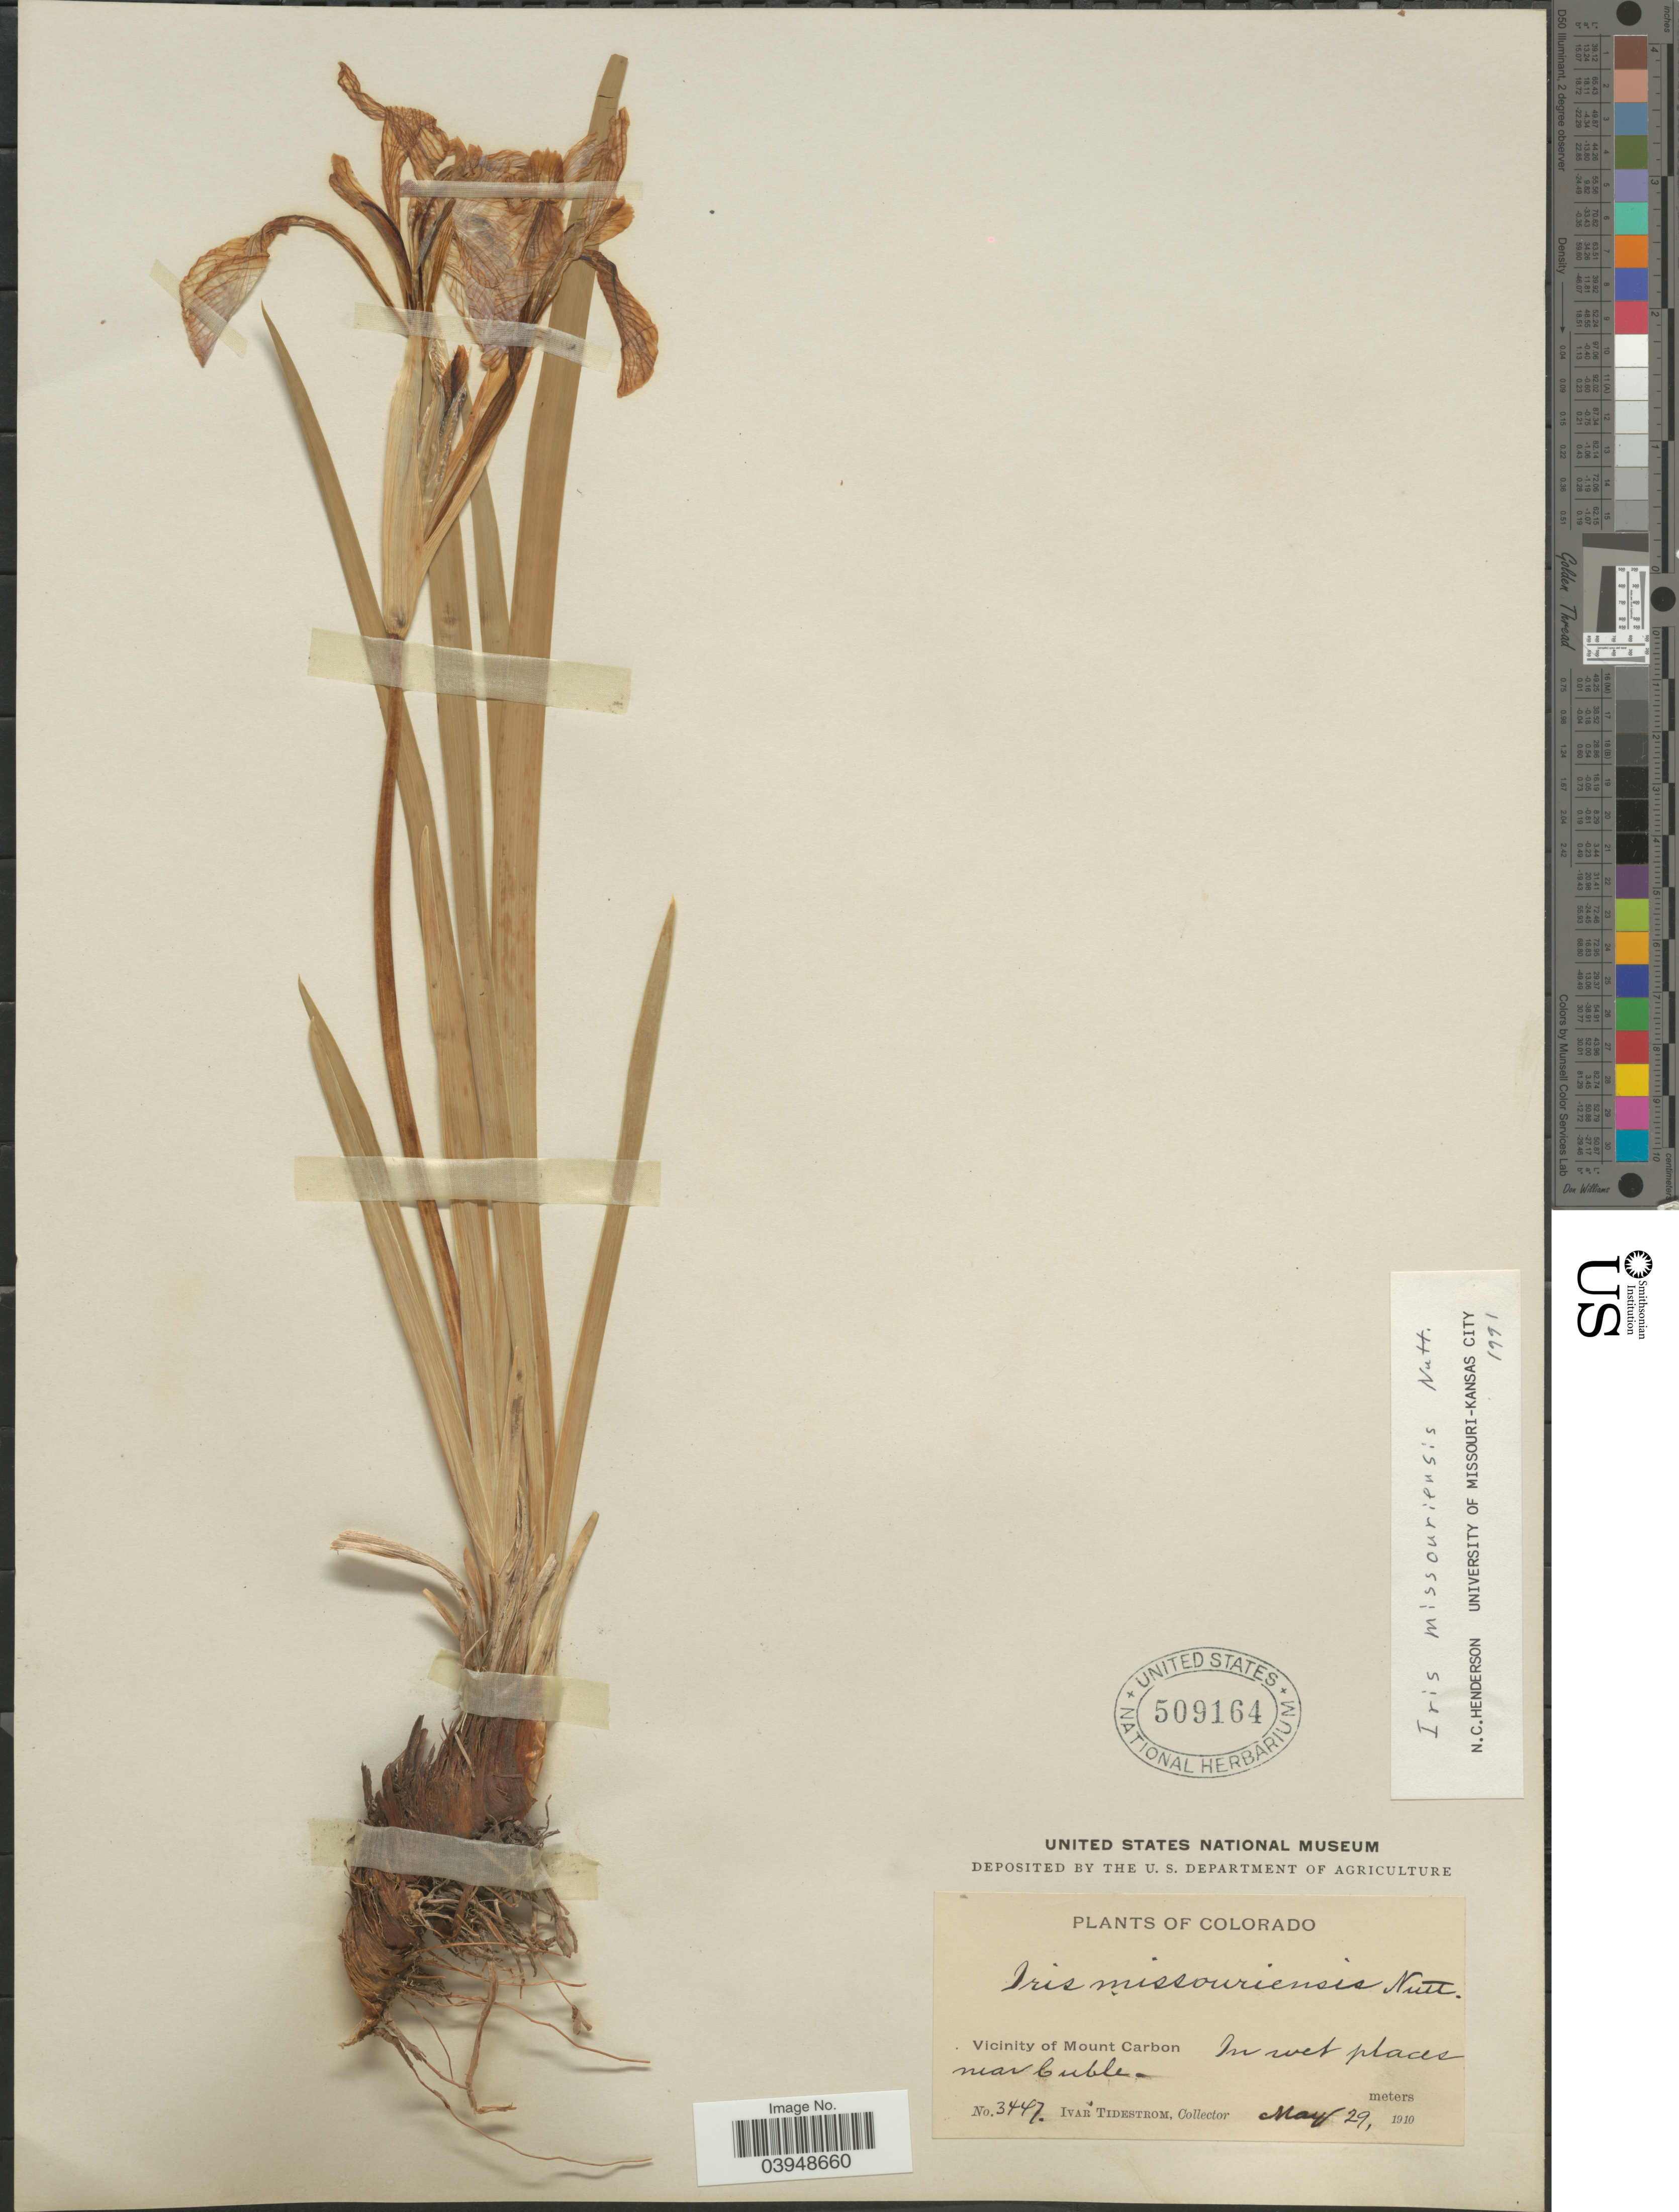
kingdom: Plantae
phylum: Tracheophyta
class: Liliopsida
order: Asparagales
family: Iridaceae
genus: Iris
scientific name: Iris missouriensis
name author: Nutt.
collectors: I. F. Tidestrom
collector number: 3447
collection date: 1910-05-29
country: United States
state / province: Colorado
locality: Vicinity of Mount Carbon. In wet places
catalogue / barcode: US 509164